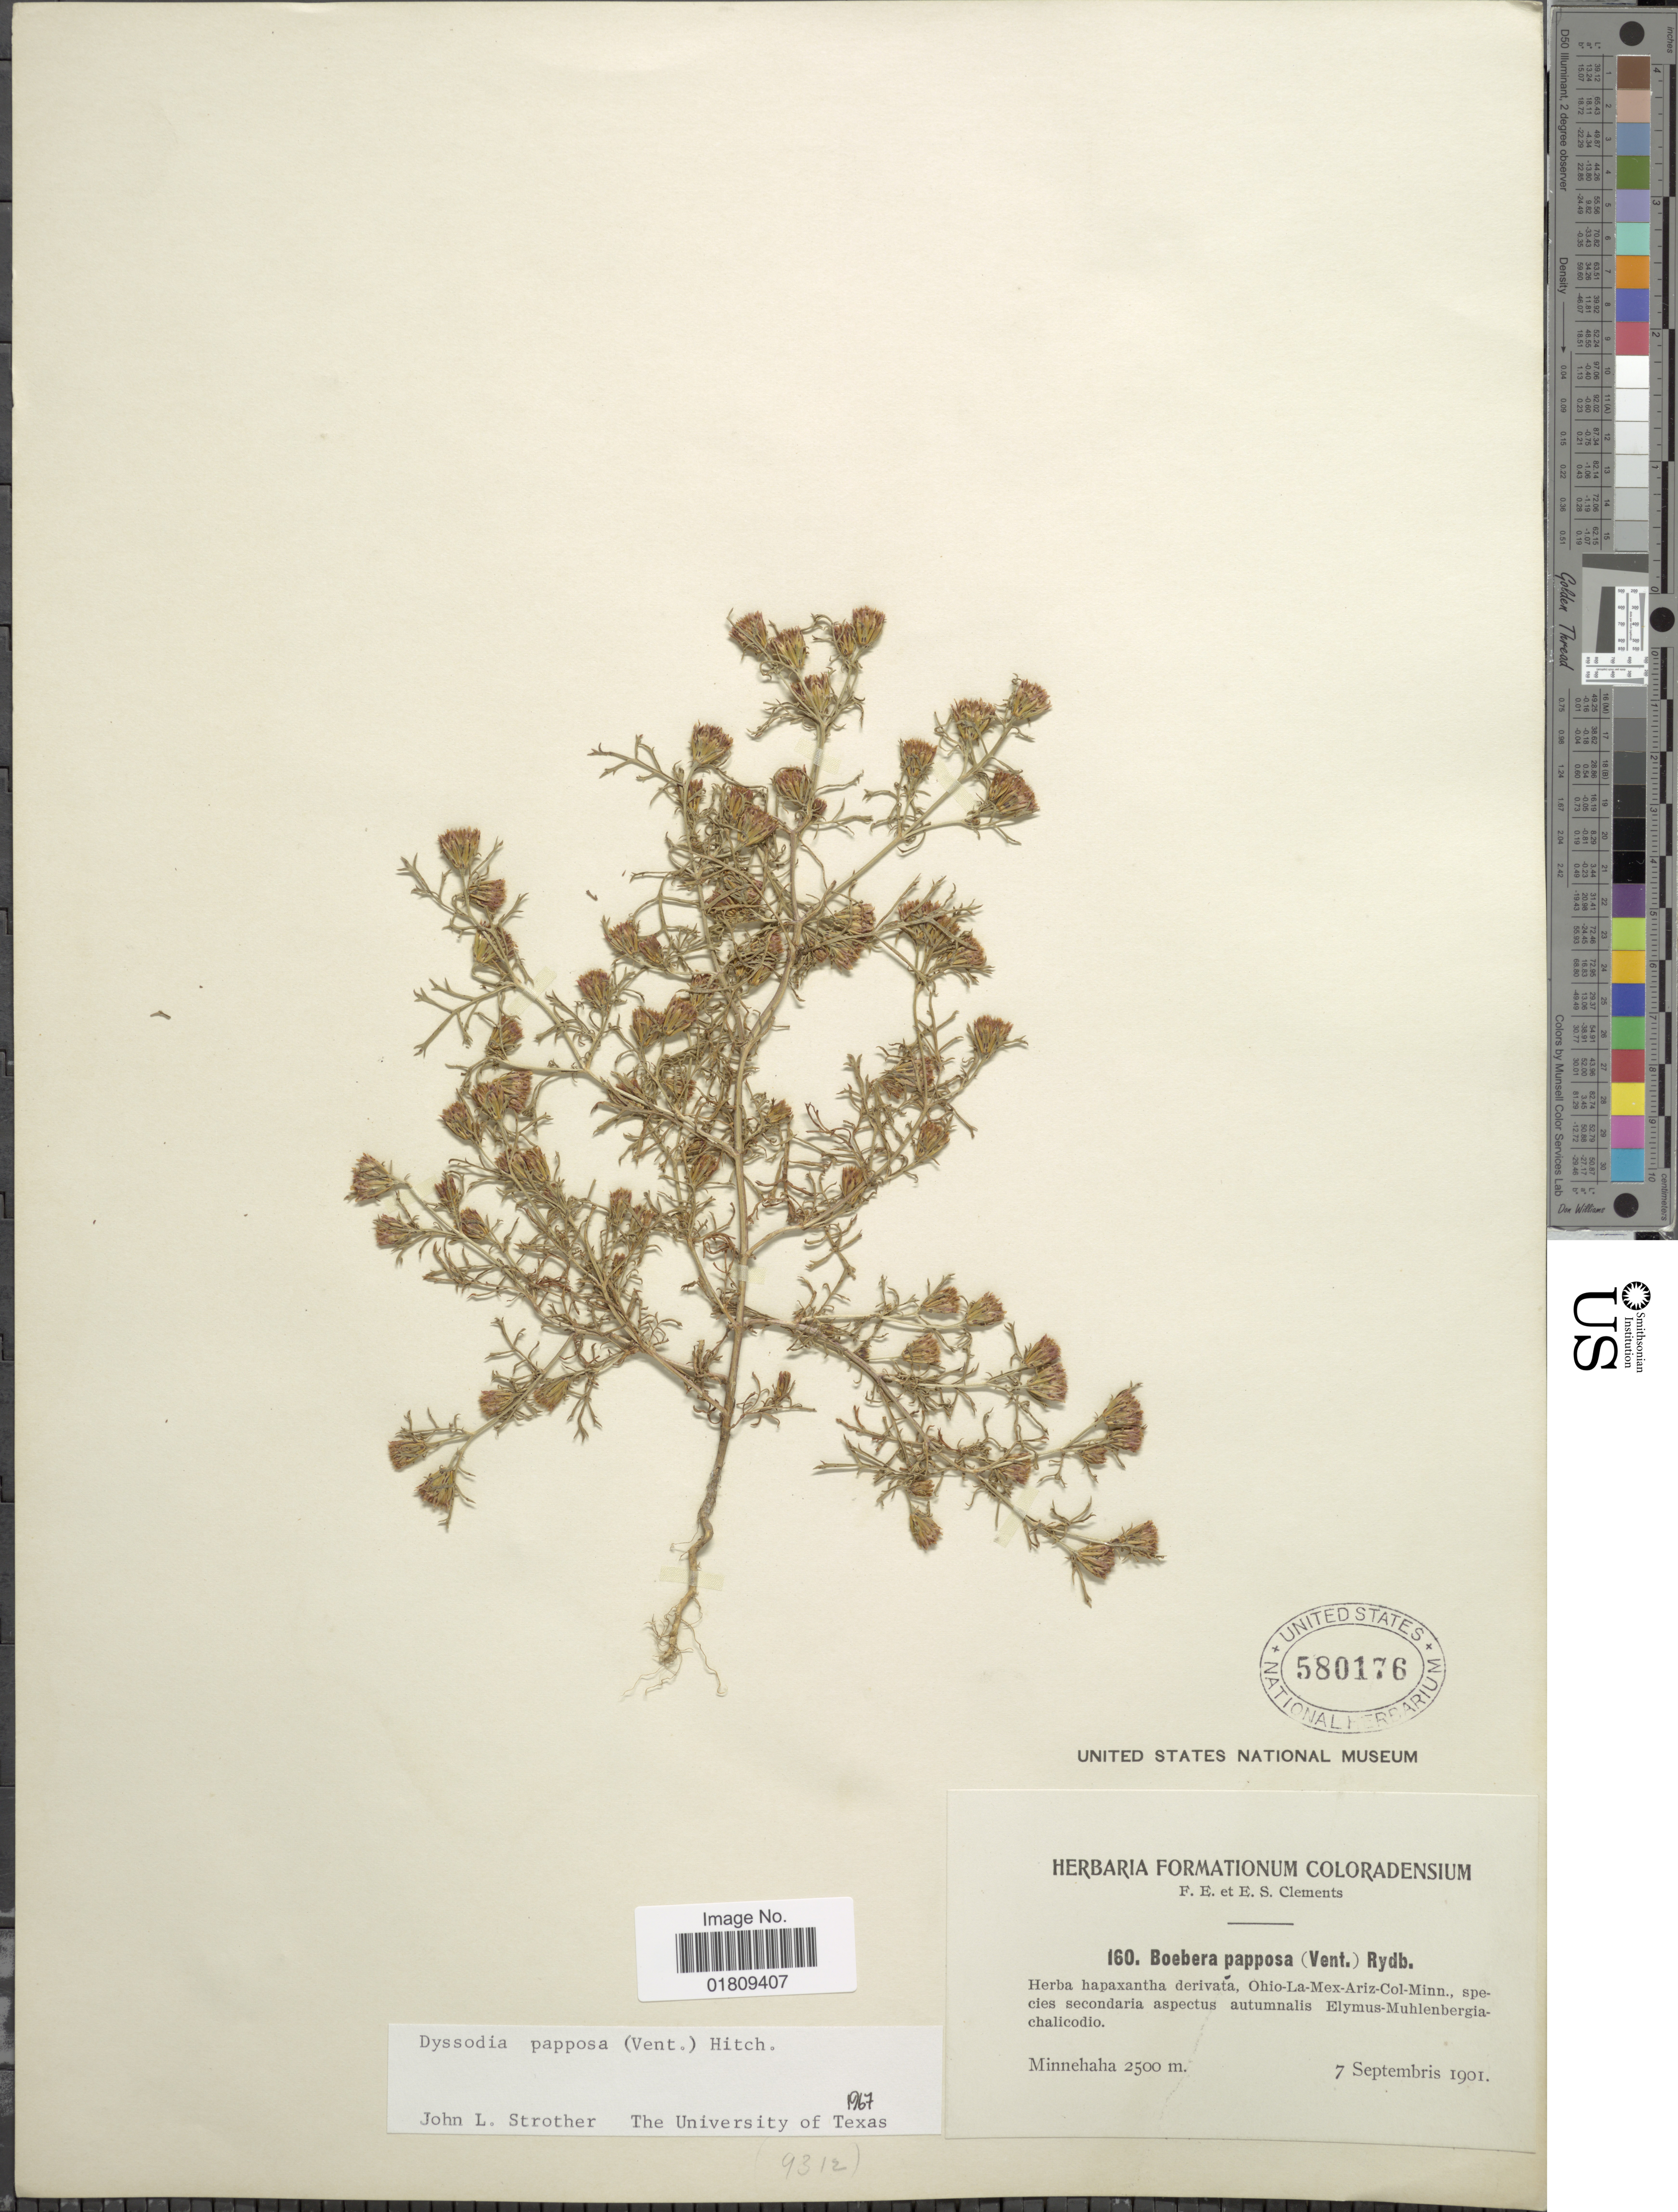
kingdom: Plantae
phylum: Tracheophyta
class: Magnoliopsida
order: Asterales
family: Asteraceae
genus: Dyssodia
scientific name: Dyssodia papposa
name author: (Vent.) Hitchc.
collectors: F. E. Clements & E. S. Clements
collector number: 160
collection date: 1901-09-07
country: United States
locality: Ohio-La Mex-Ariz-Col-Minn., Minnehaha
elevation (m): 2500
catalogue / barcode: US 580176